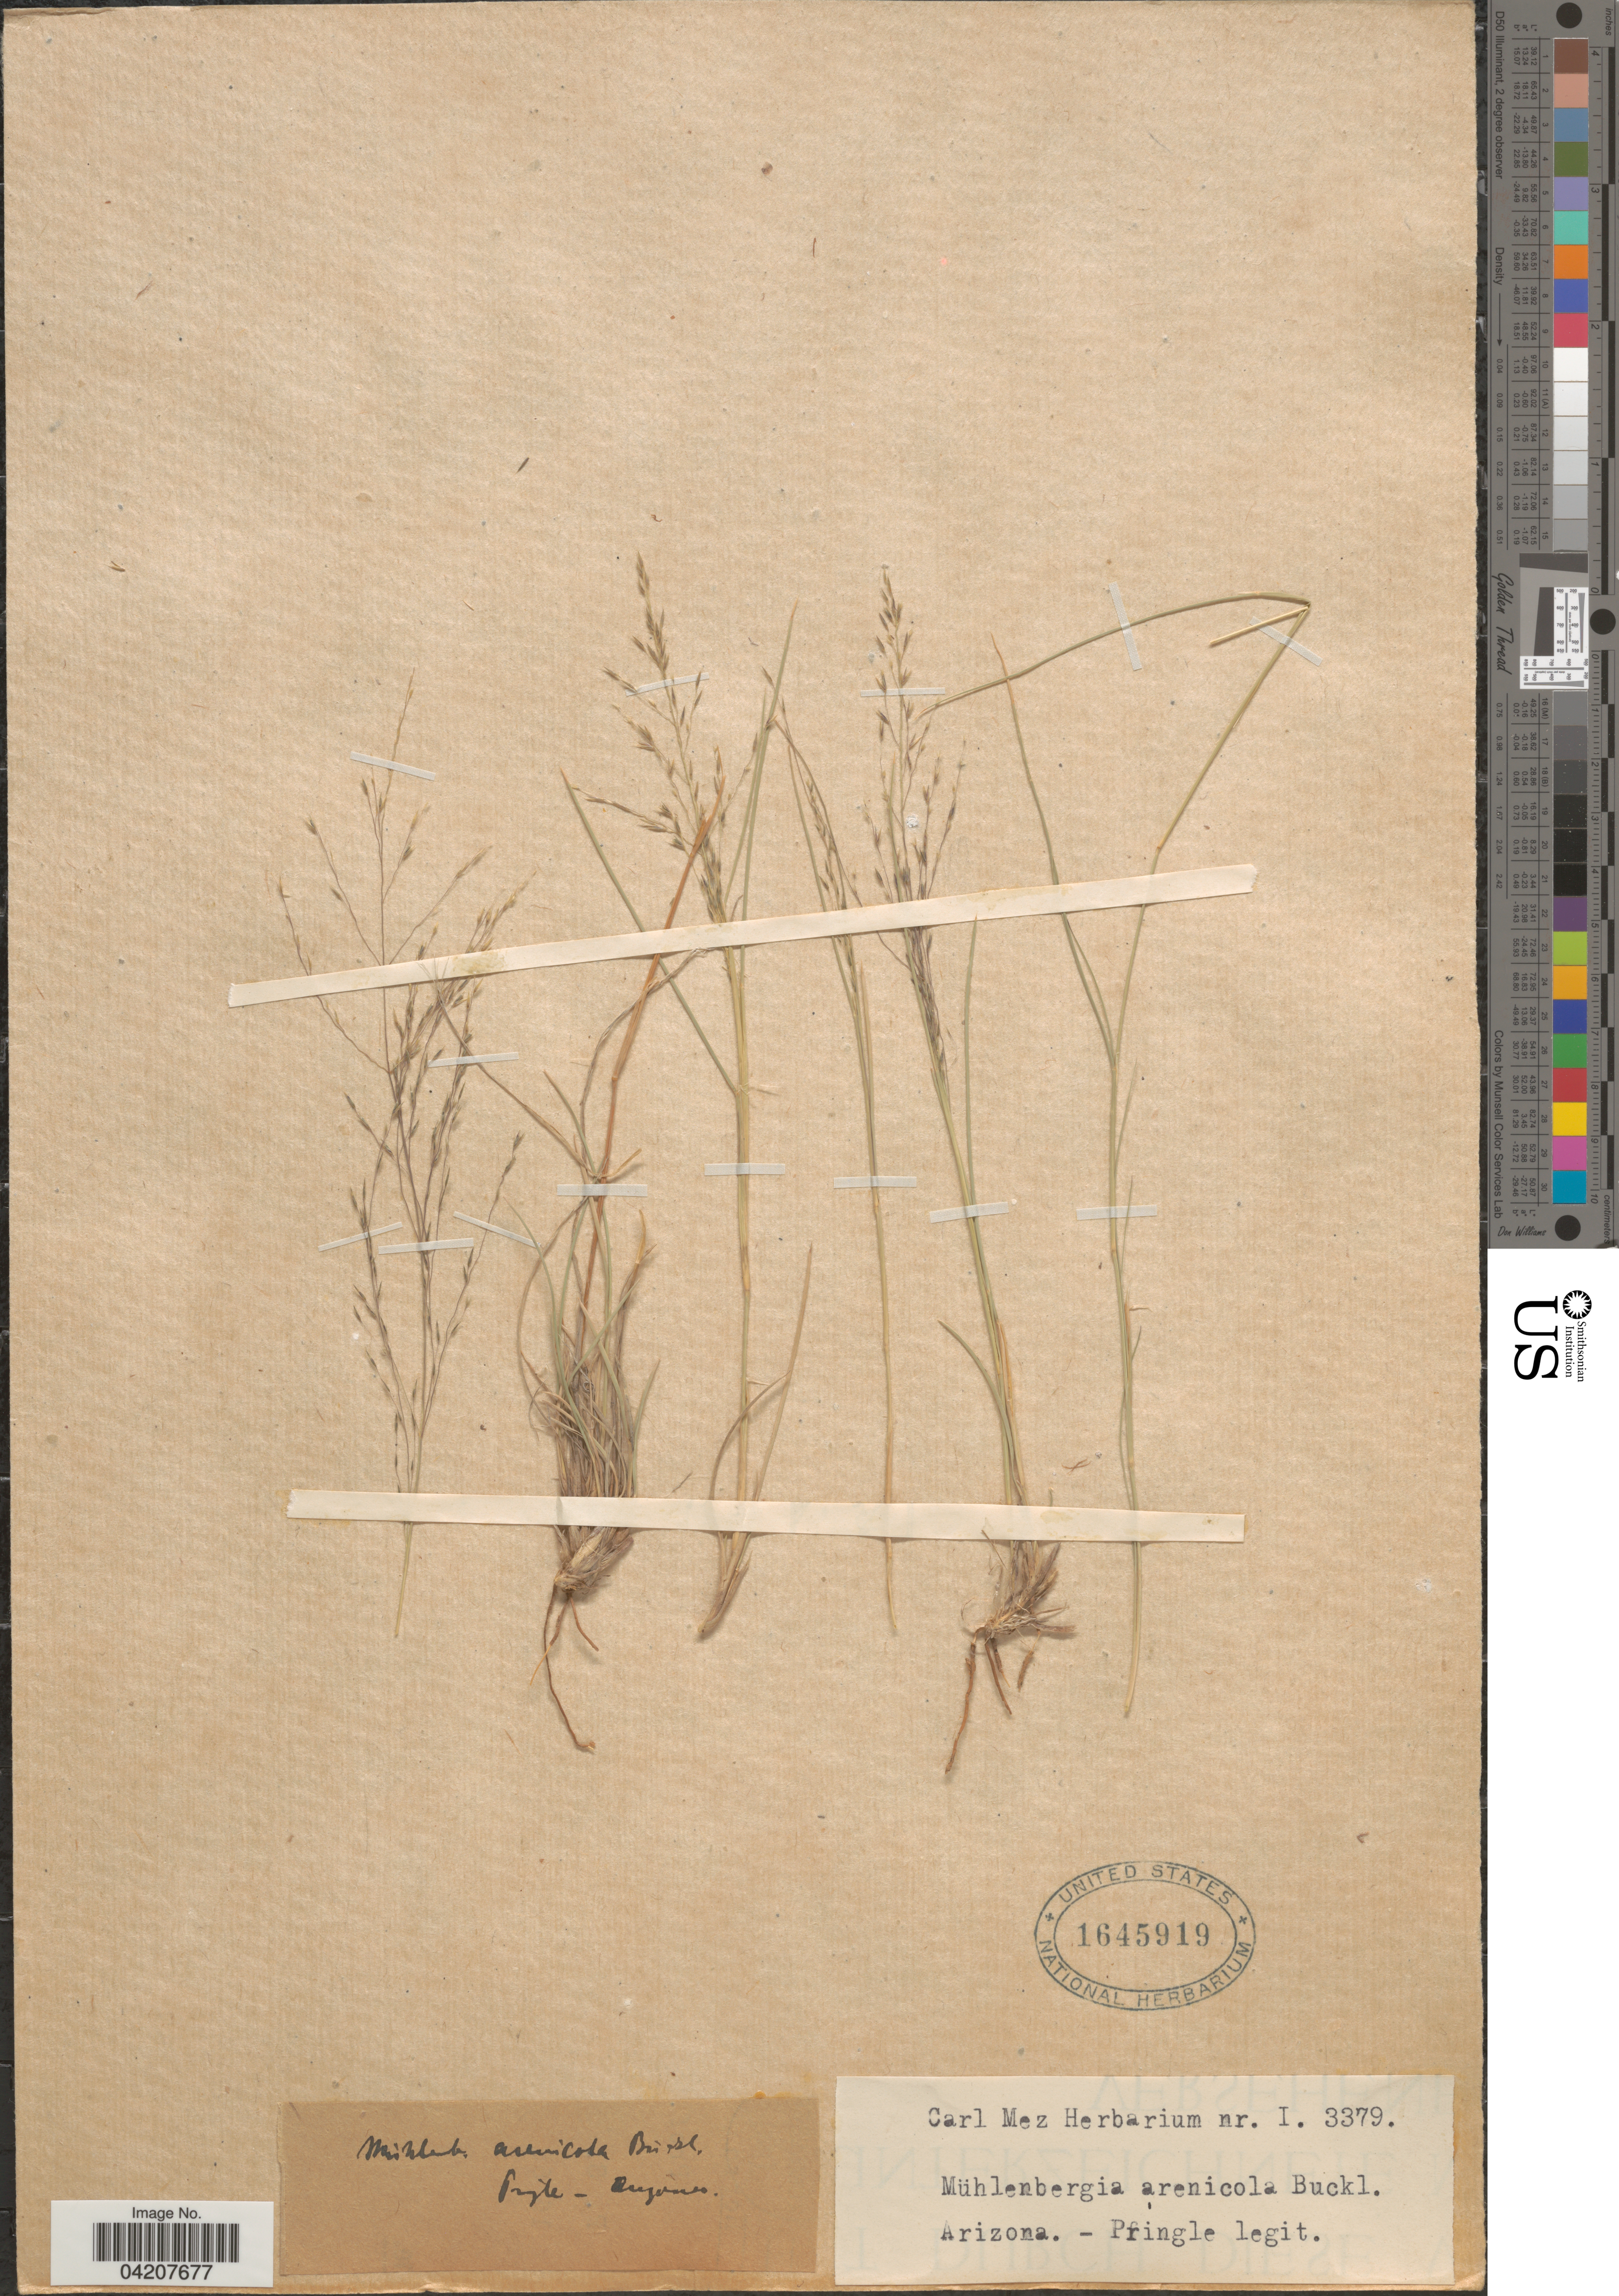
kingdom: Plantae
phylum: Tracheophyta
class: Liliopsida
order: Poales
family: Poaceae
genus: Muhlenbergia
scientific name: Muhlenbergia arenicola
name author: Buckley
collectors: -- Pringle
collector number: I3379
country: United States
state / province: Arizona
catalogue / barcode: US 1645919